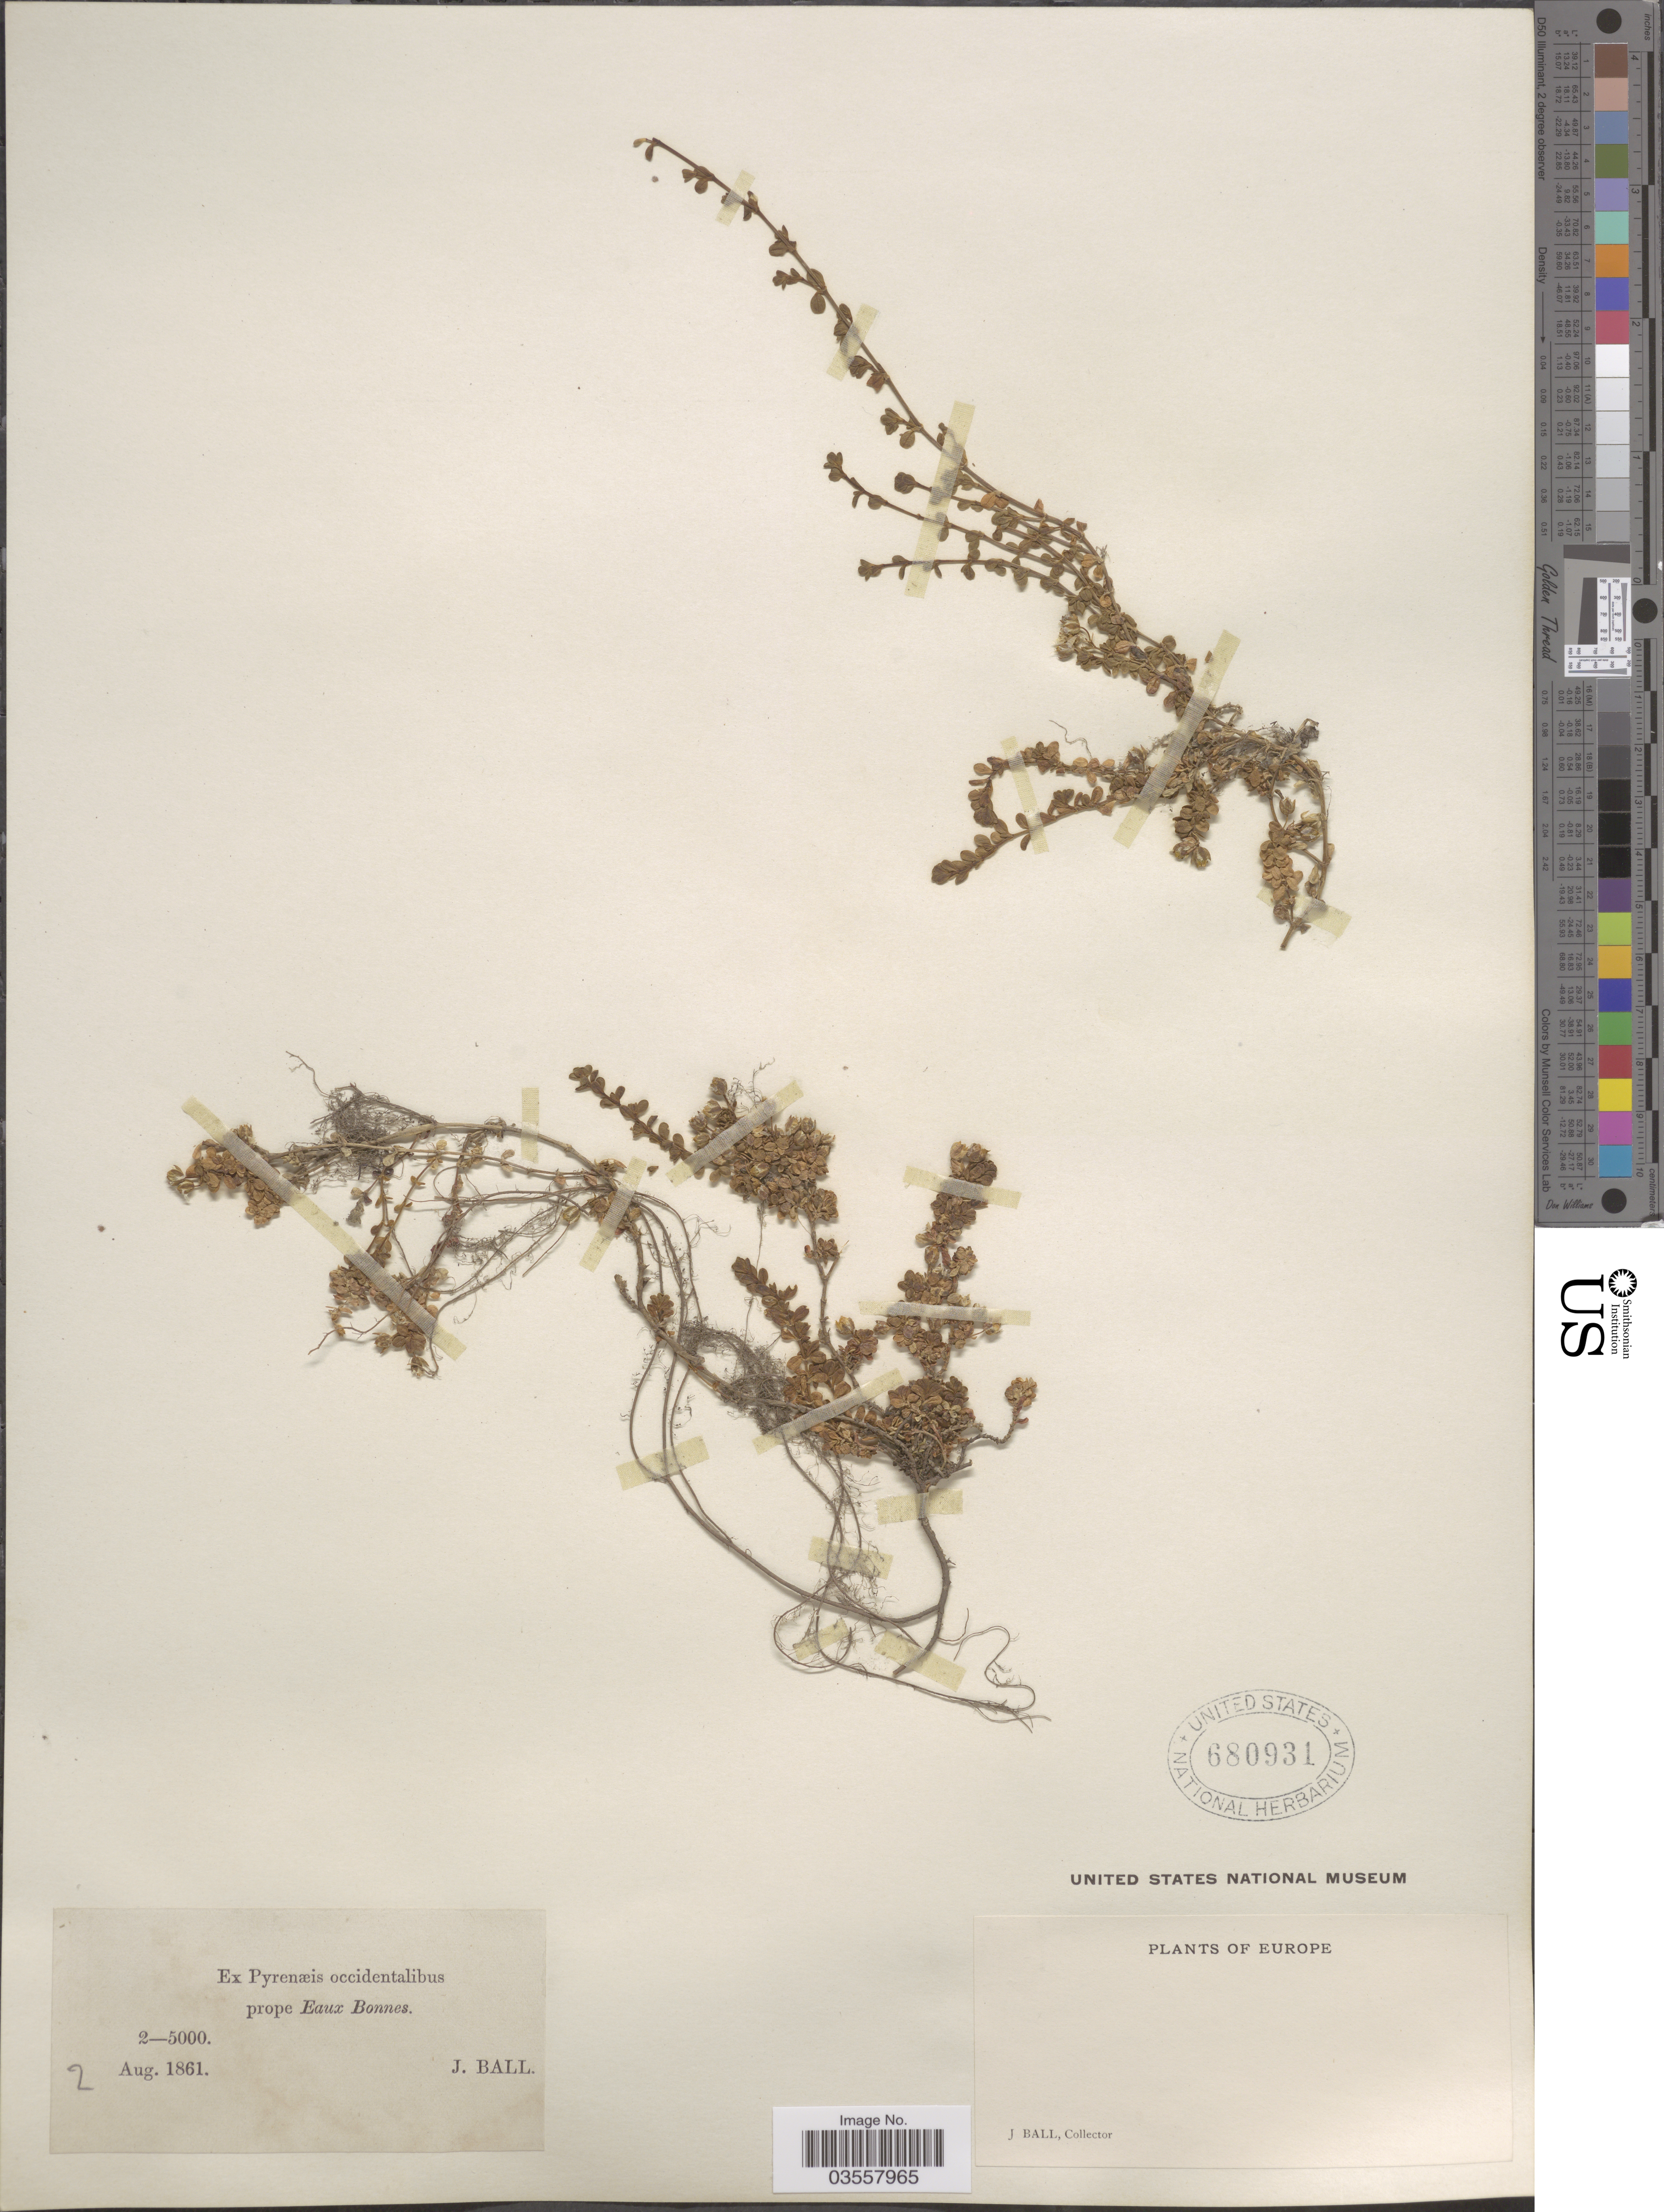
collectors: J. Ball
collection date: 1861-08-02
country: France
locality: Ex Pyrenæis occidentalibus prope Eaux Bonnes.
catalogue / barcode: US 680931